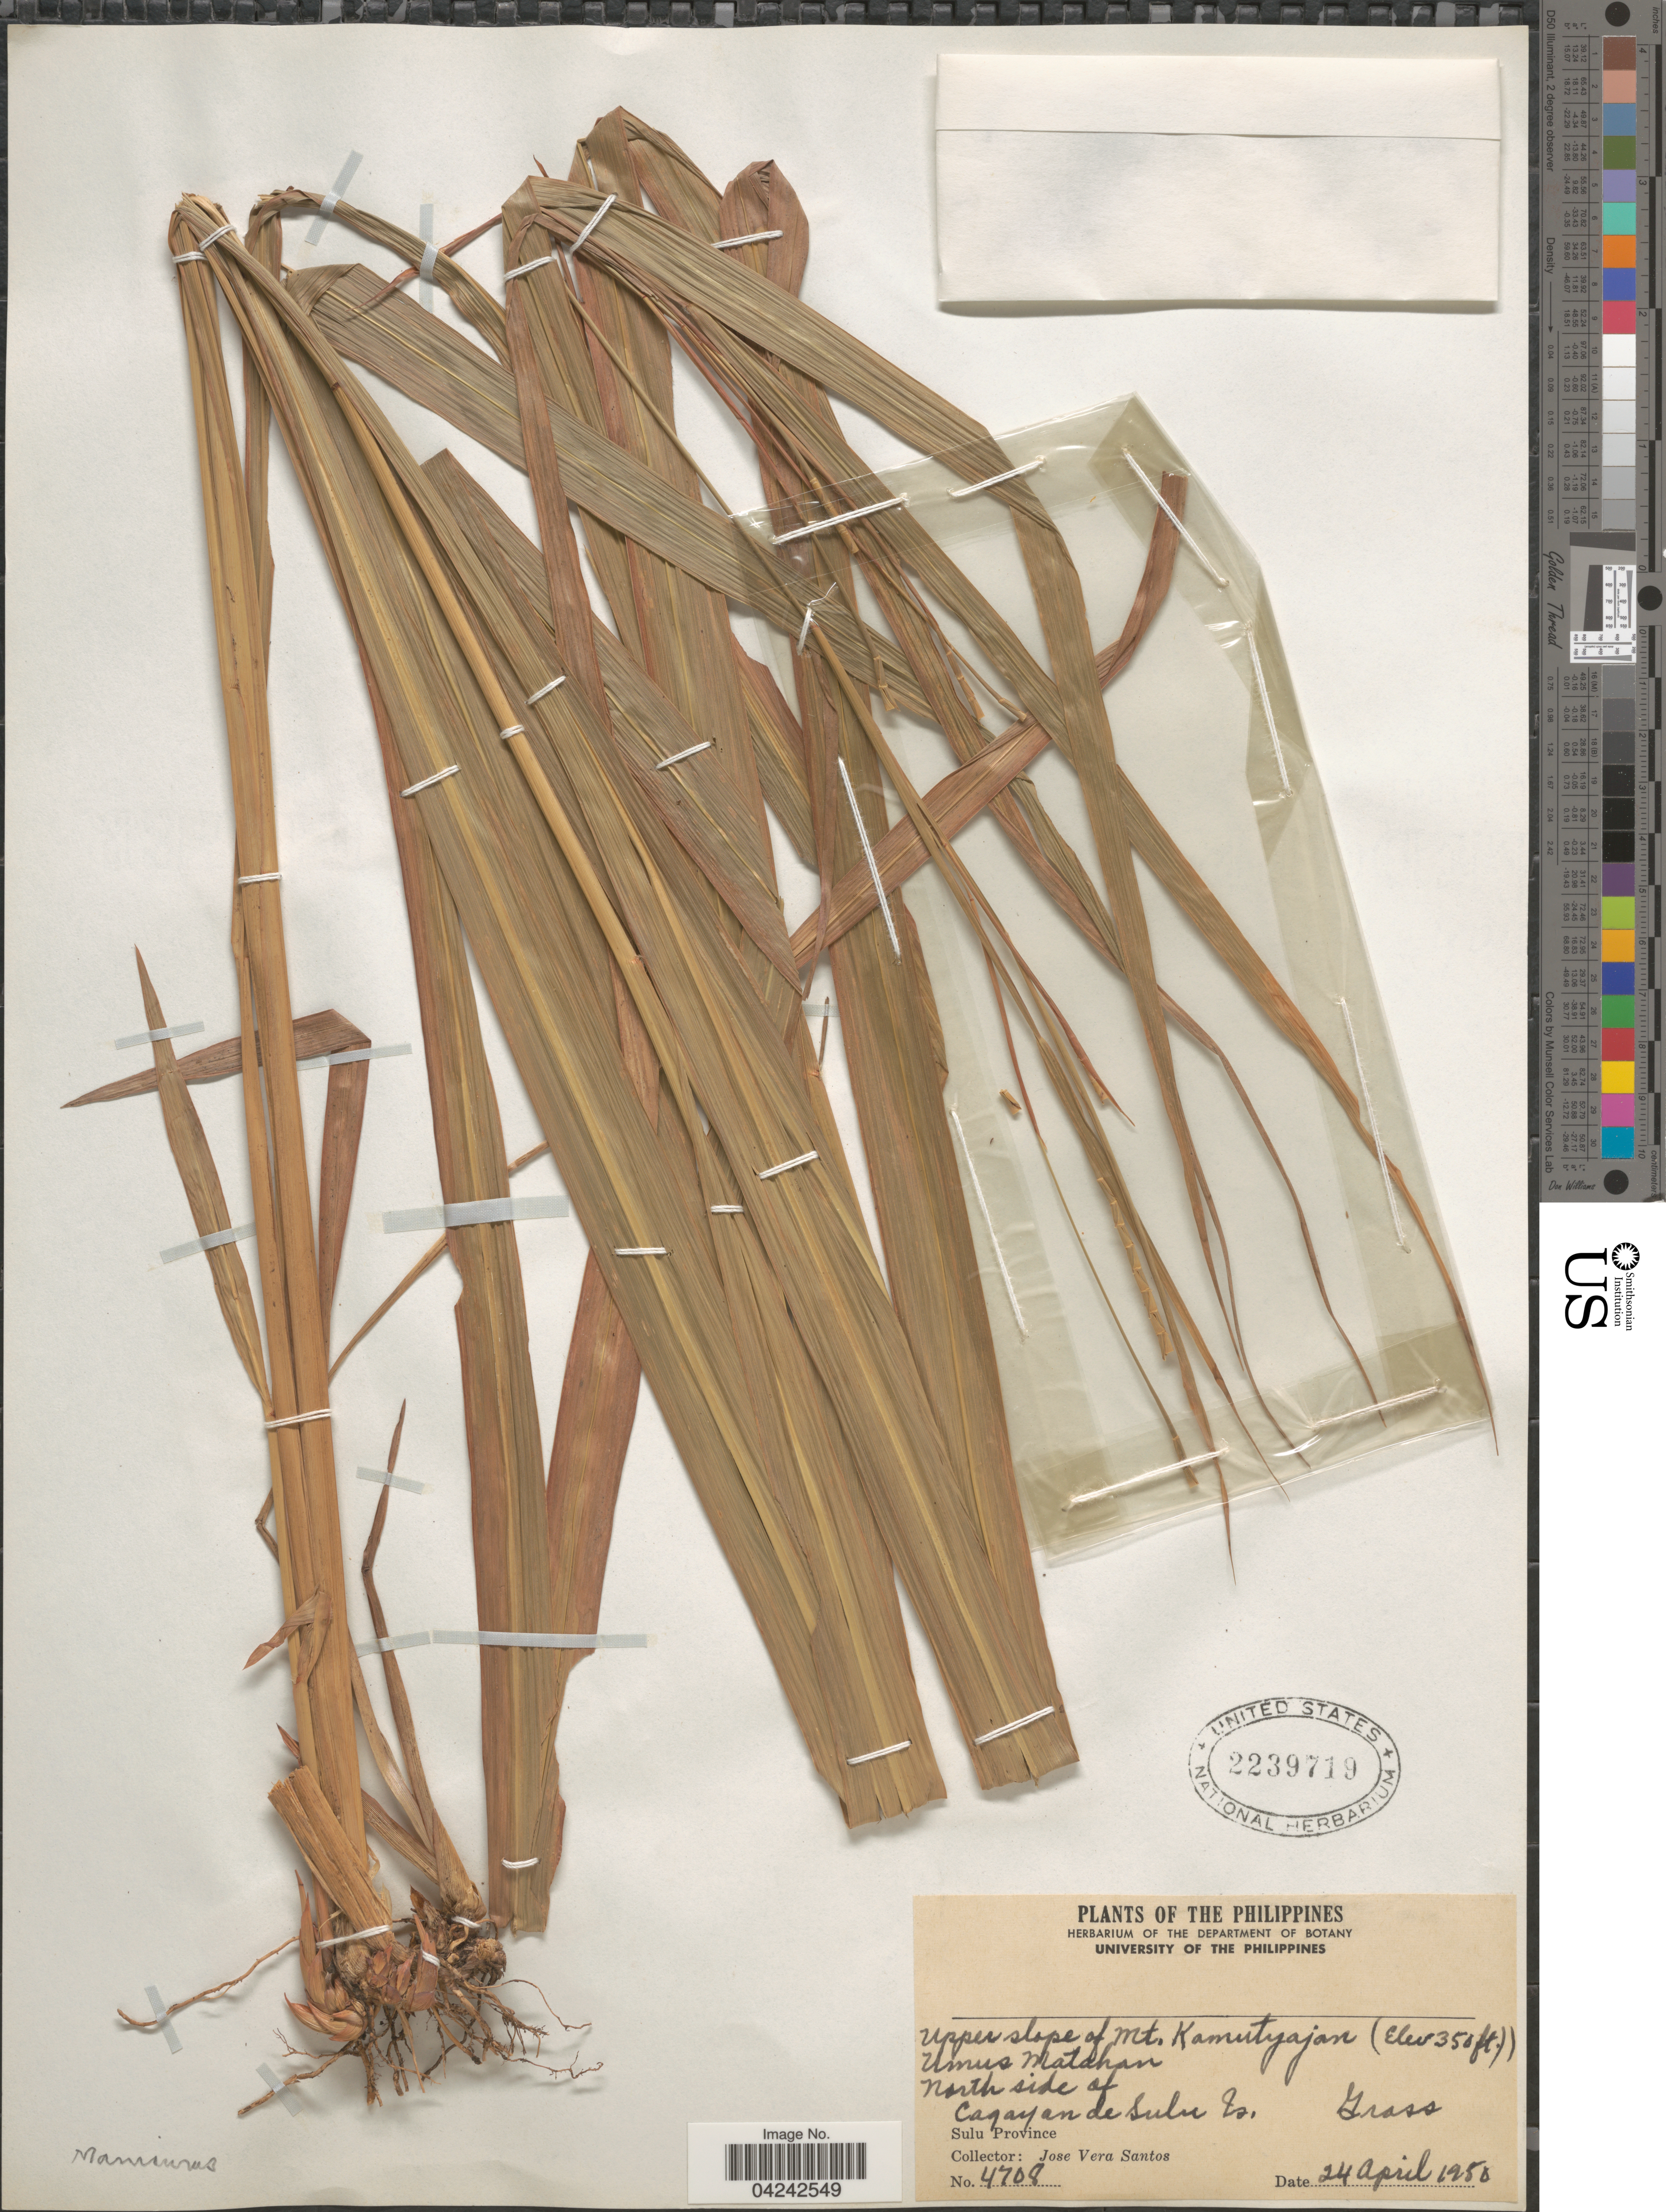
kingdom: Plantae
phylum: Tracheophyta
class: Liliopsida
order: Poales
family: Poaceae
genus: Rottboellia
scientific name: Rottboellia sp.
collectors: J. Vera Santos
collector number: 4708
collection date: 1950-04-24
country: Philippines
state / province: Muslim Mindanao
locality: Upper slope of Mt. Kamutyajan. Umus Matahan. North side of Cagayan de Sulu Is. Sulu Province.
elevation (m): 107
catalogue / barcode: US 2239719